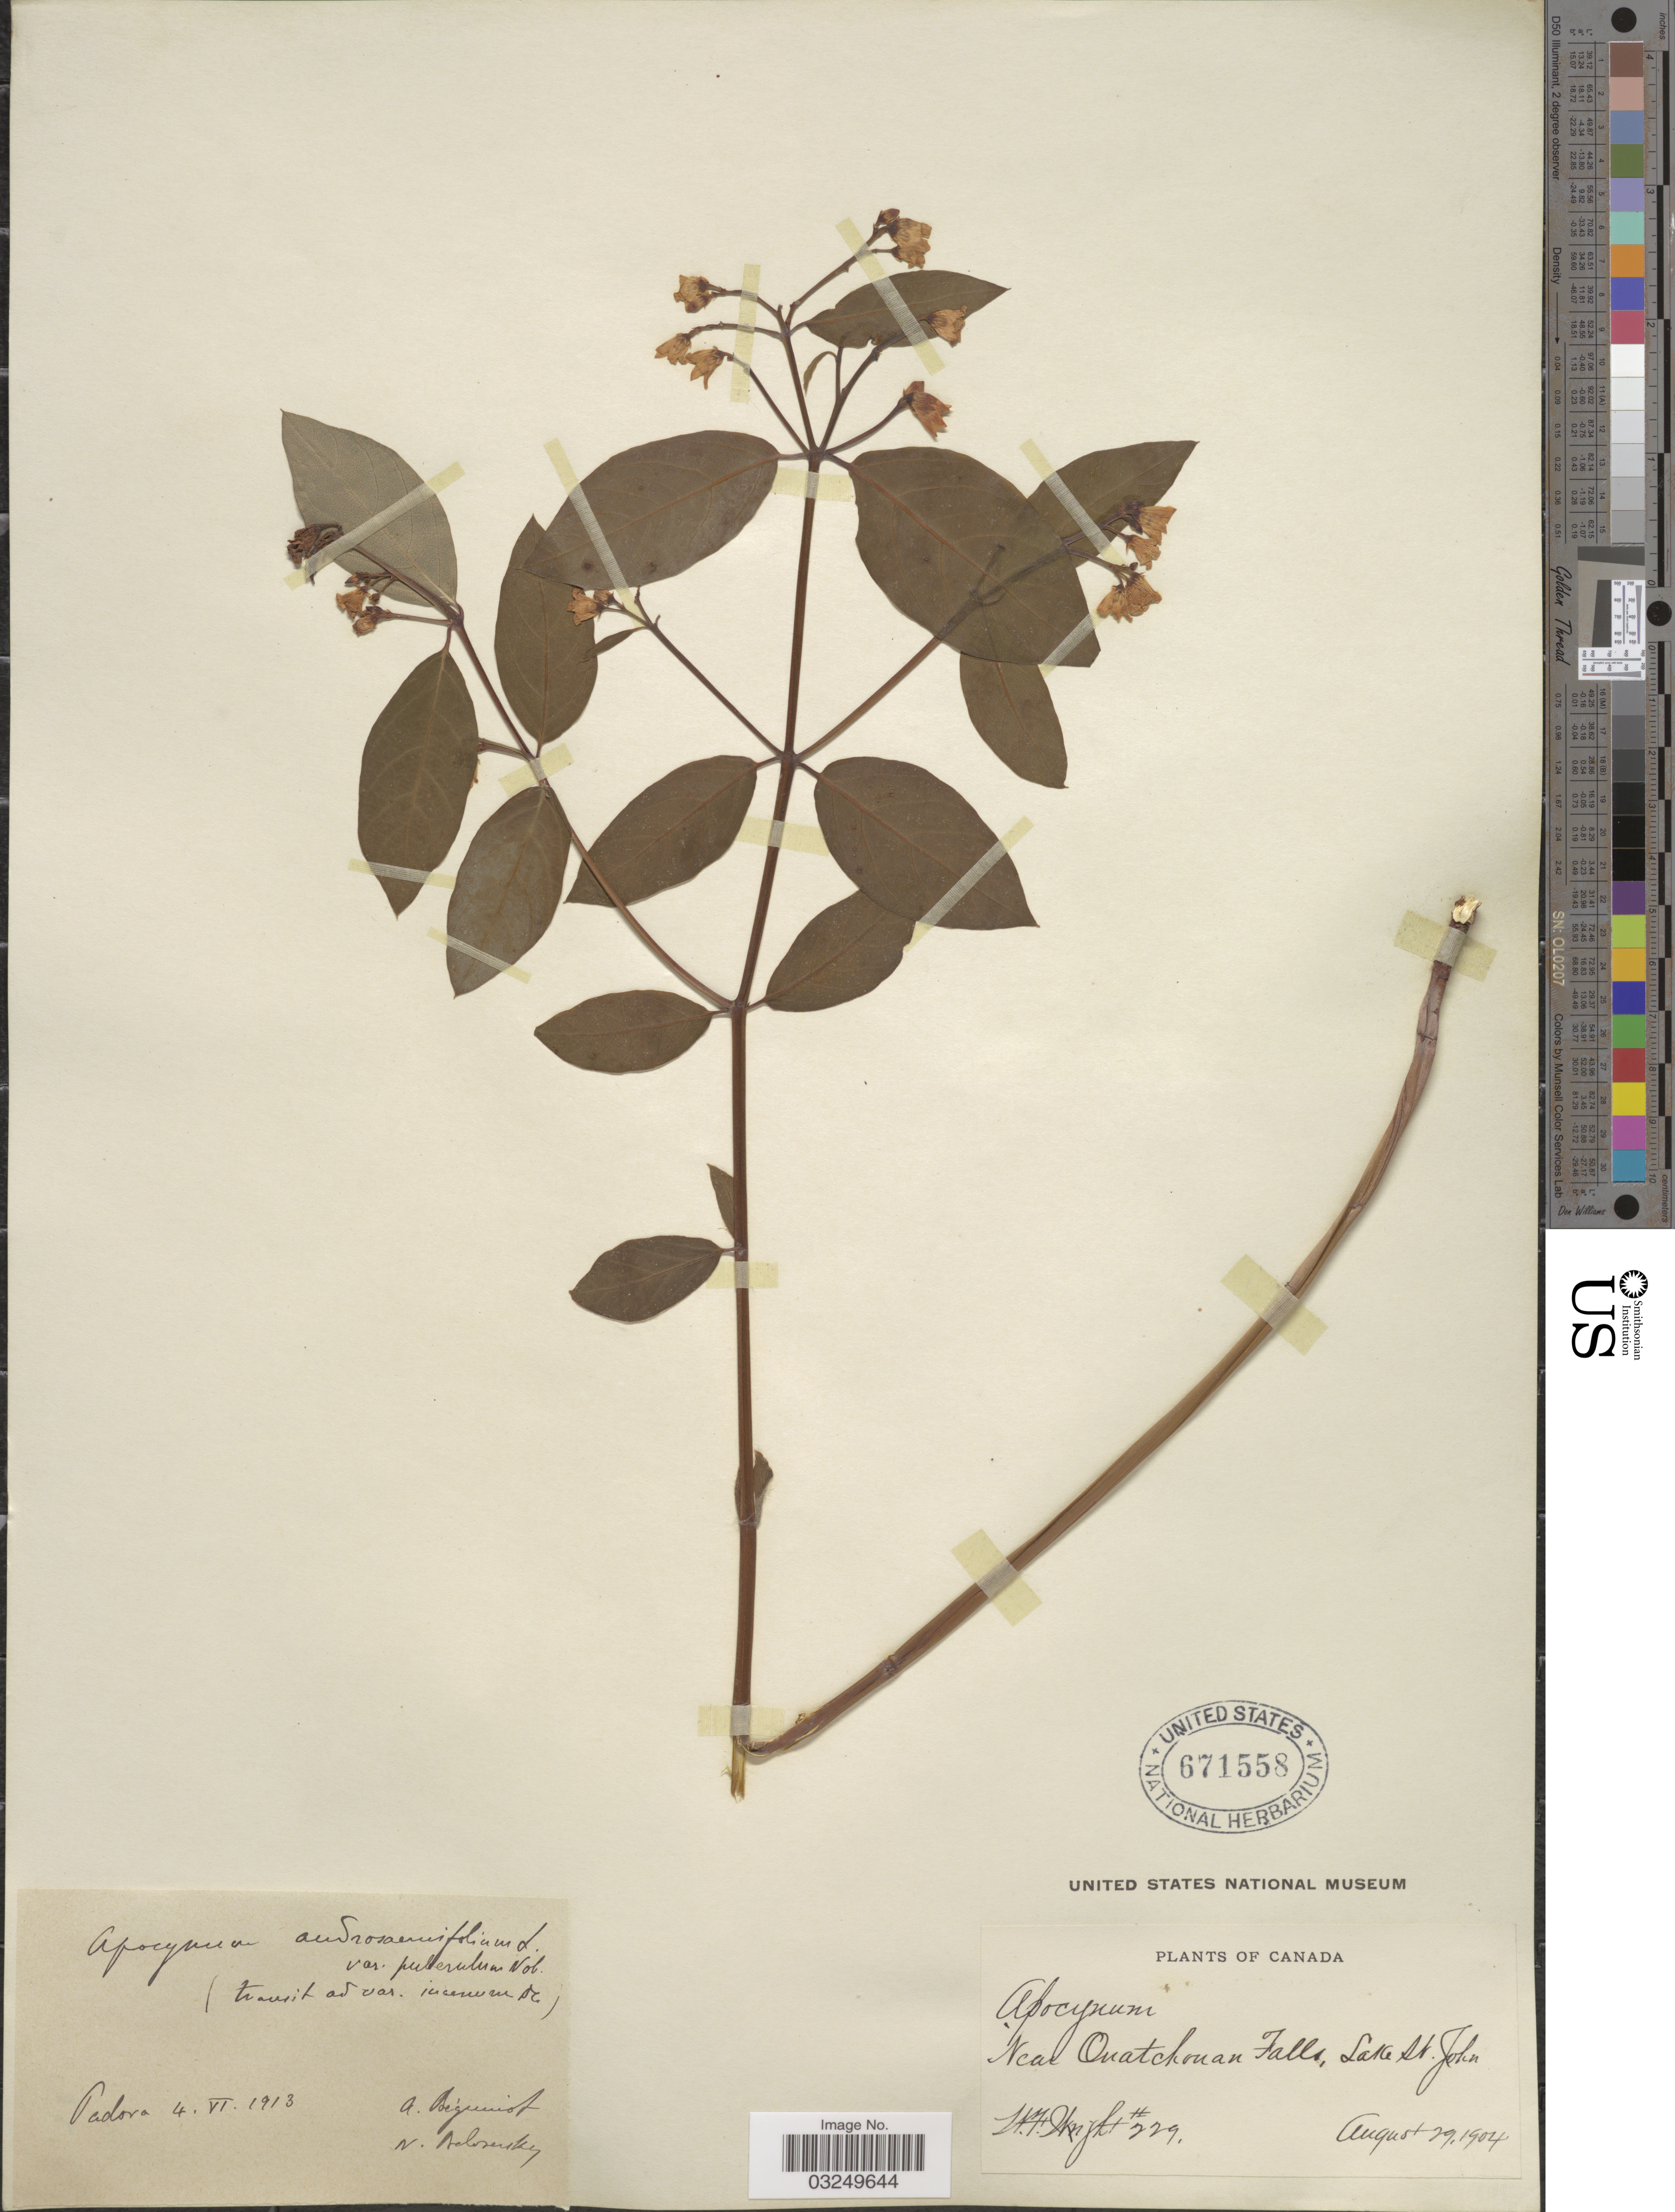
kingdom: Plantae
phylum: Tracheophyta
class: Magnoliopsida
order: Gentianales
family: Apocynaceae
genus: Apocynum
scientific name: Apocynum androsaemifolium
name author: L.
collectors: W. F. Wright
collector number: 229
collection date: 1904-08-29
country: Canada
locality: Near Ouatchouan Falls, Lake St. John.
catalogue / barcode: US 671558